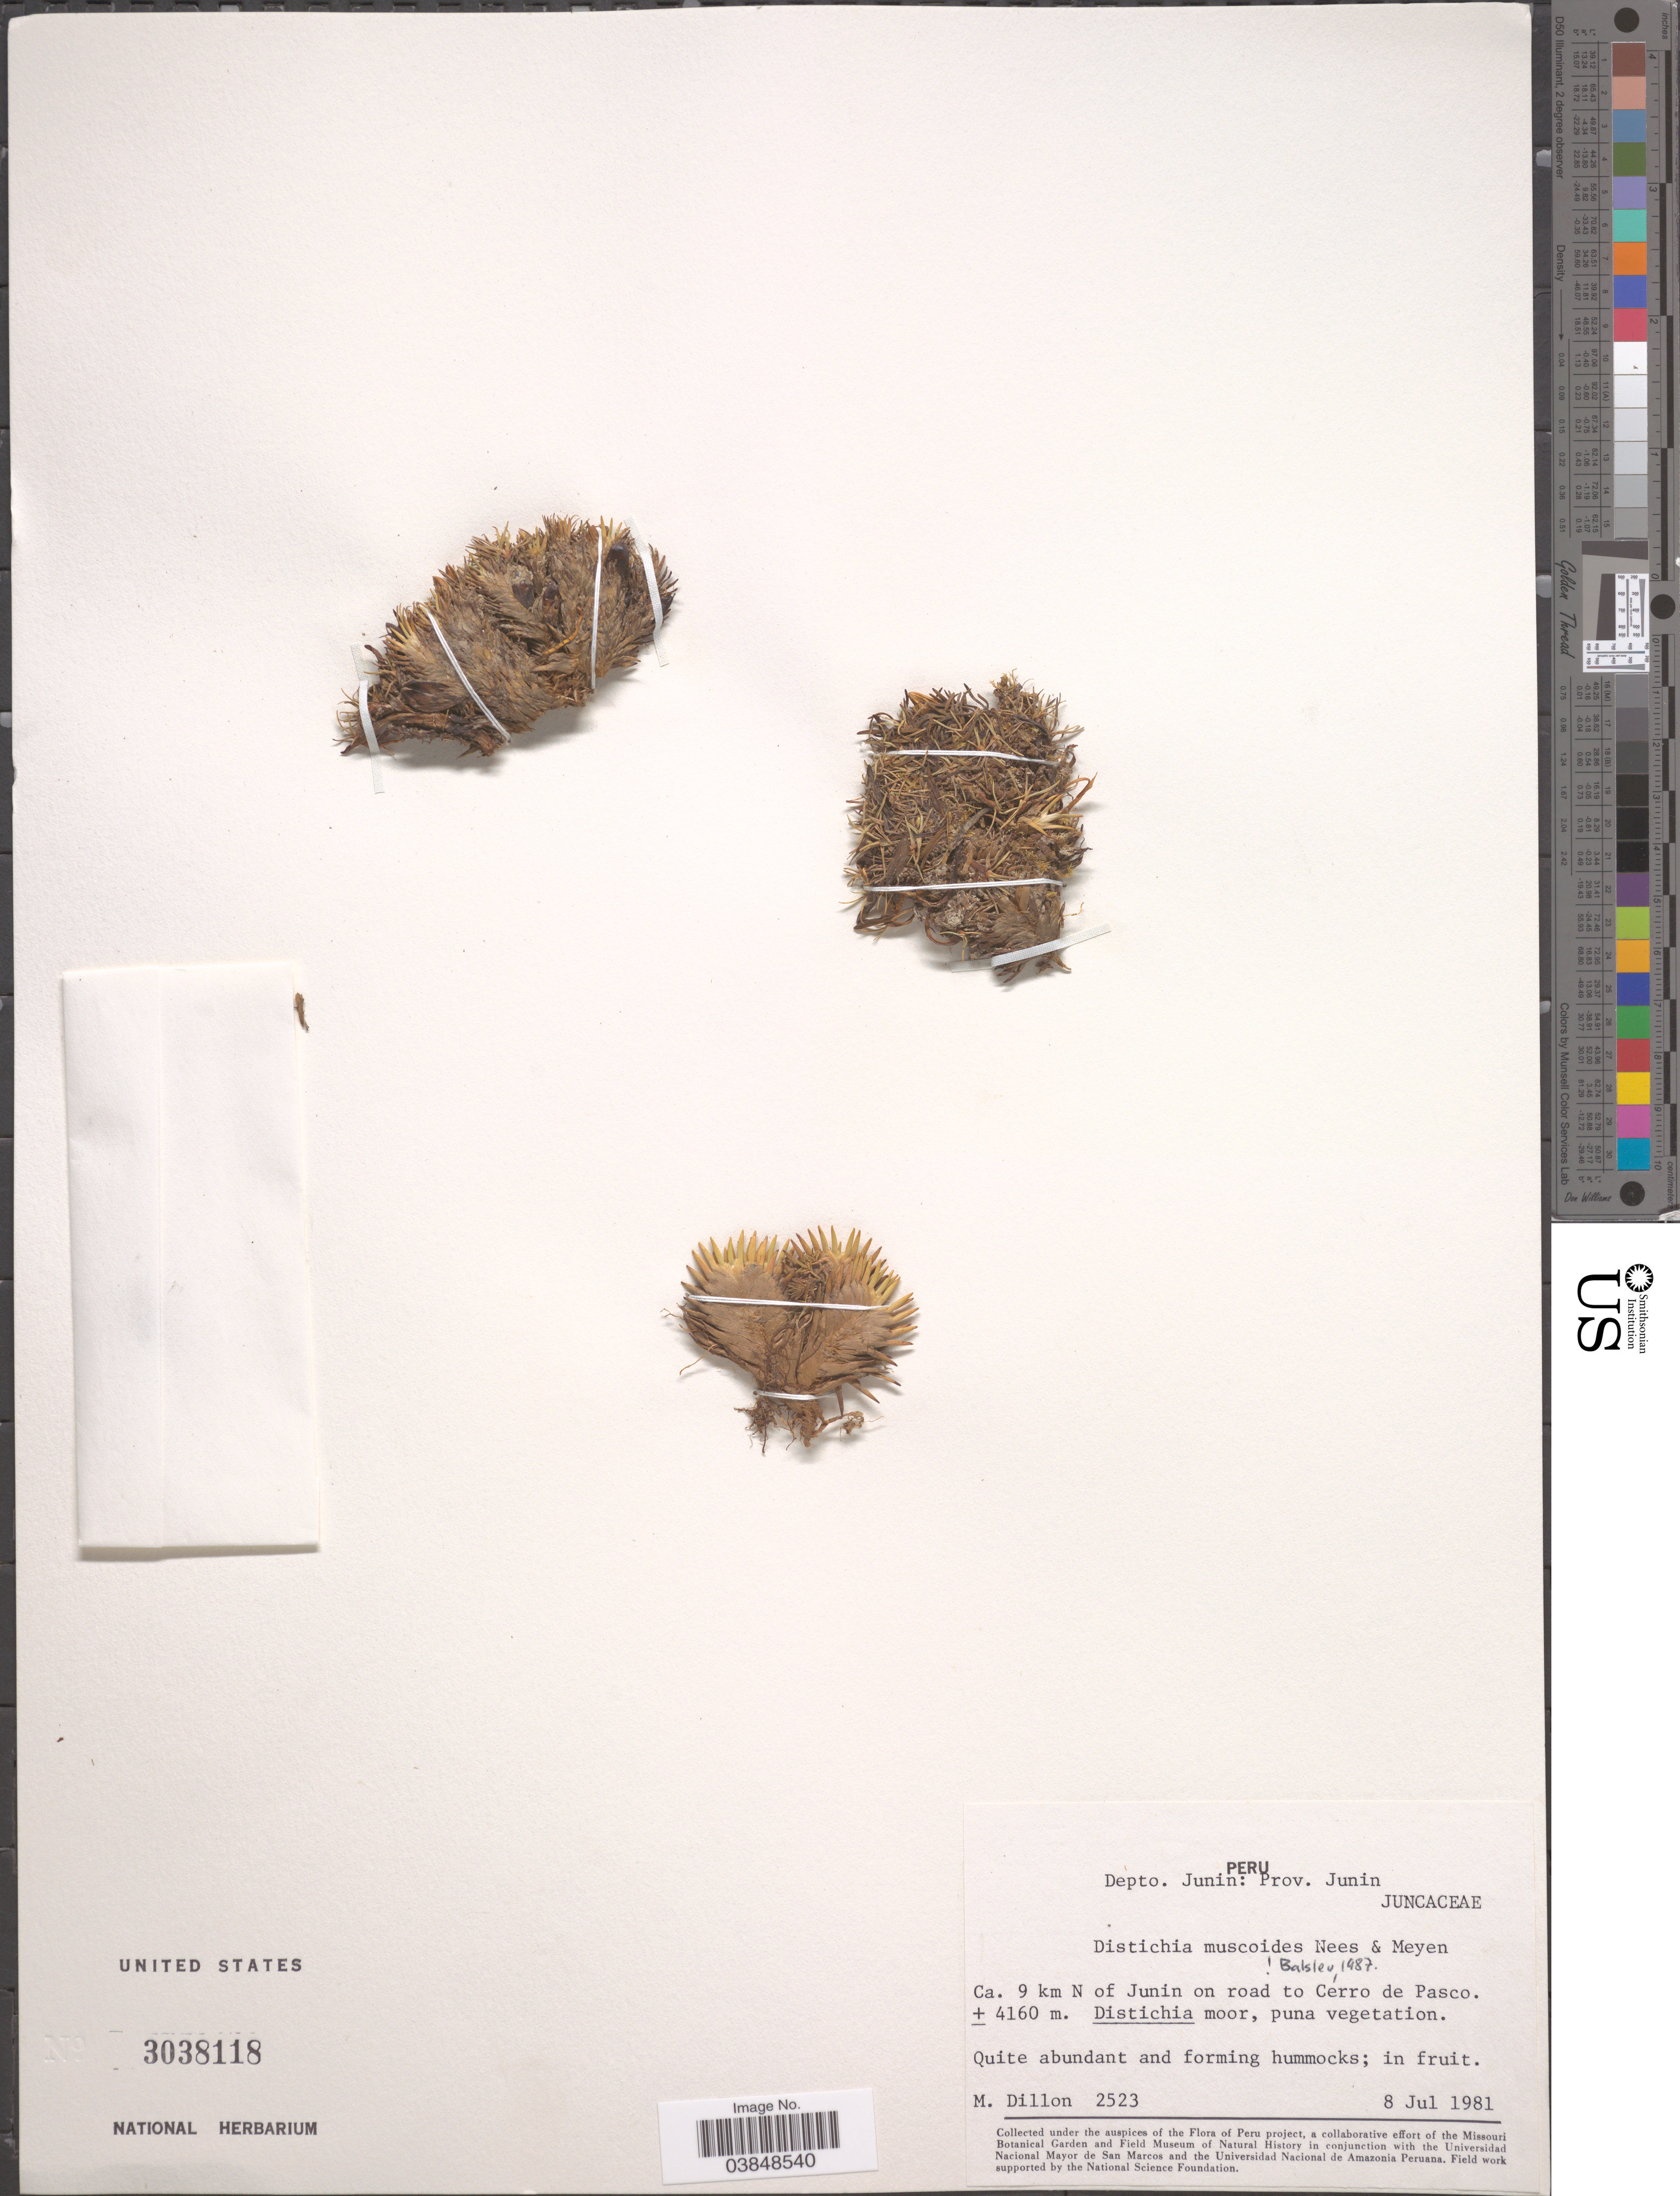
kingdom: Plantae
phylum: Tracheophyta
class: Liliopsida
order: Poales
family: Juncaceae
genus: Distichia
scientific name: Distichia muscoides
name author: Nees & Meyen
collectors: M. O. Dillon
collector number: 2523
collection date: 1981-07-08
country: Peru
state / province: Junín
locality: Depto. Junin: Prov. Junin. Ca. 9 km N of Junin on road to Cerro de Pasco.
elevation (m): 4160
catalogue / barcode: US 3038118